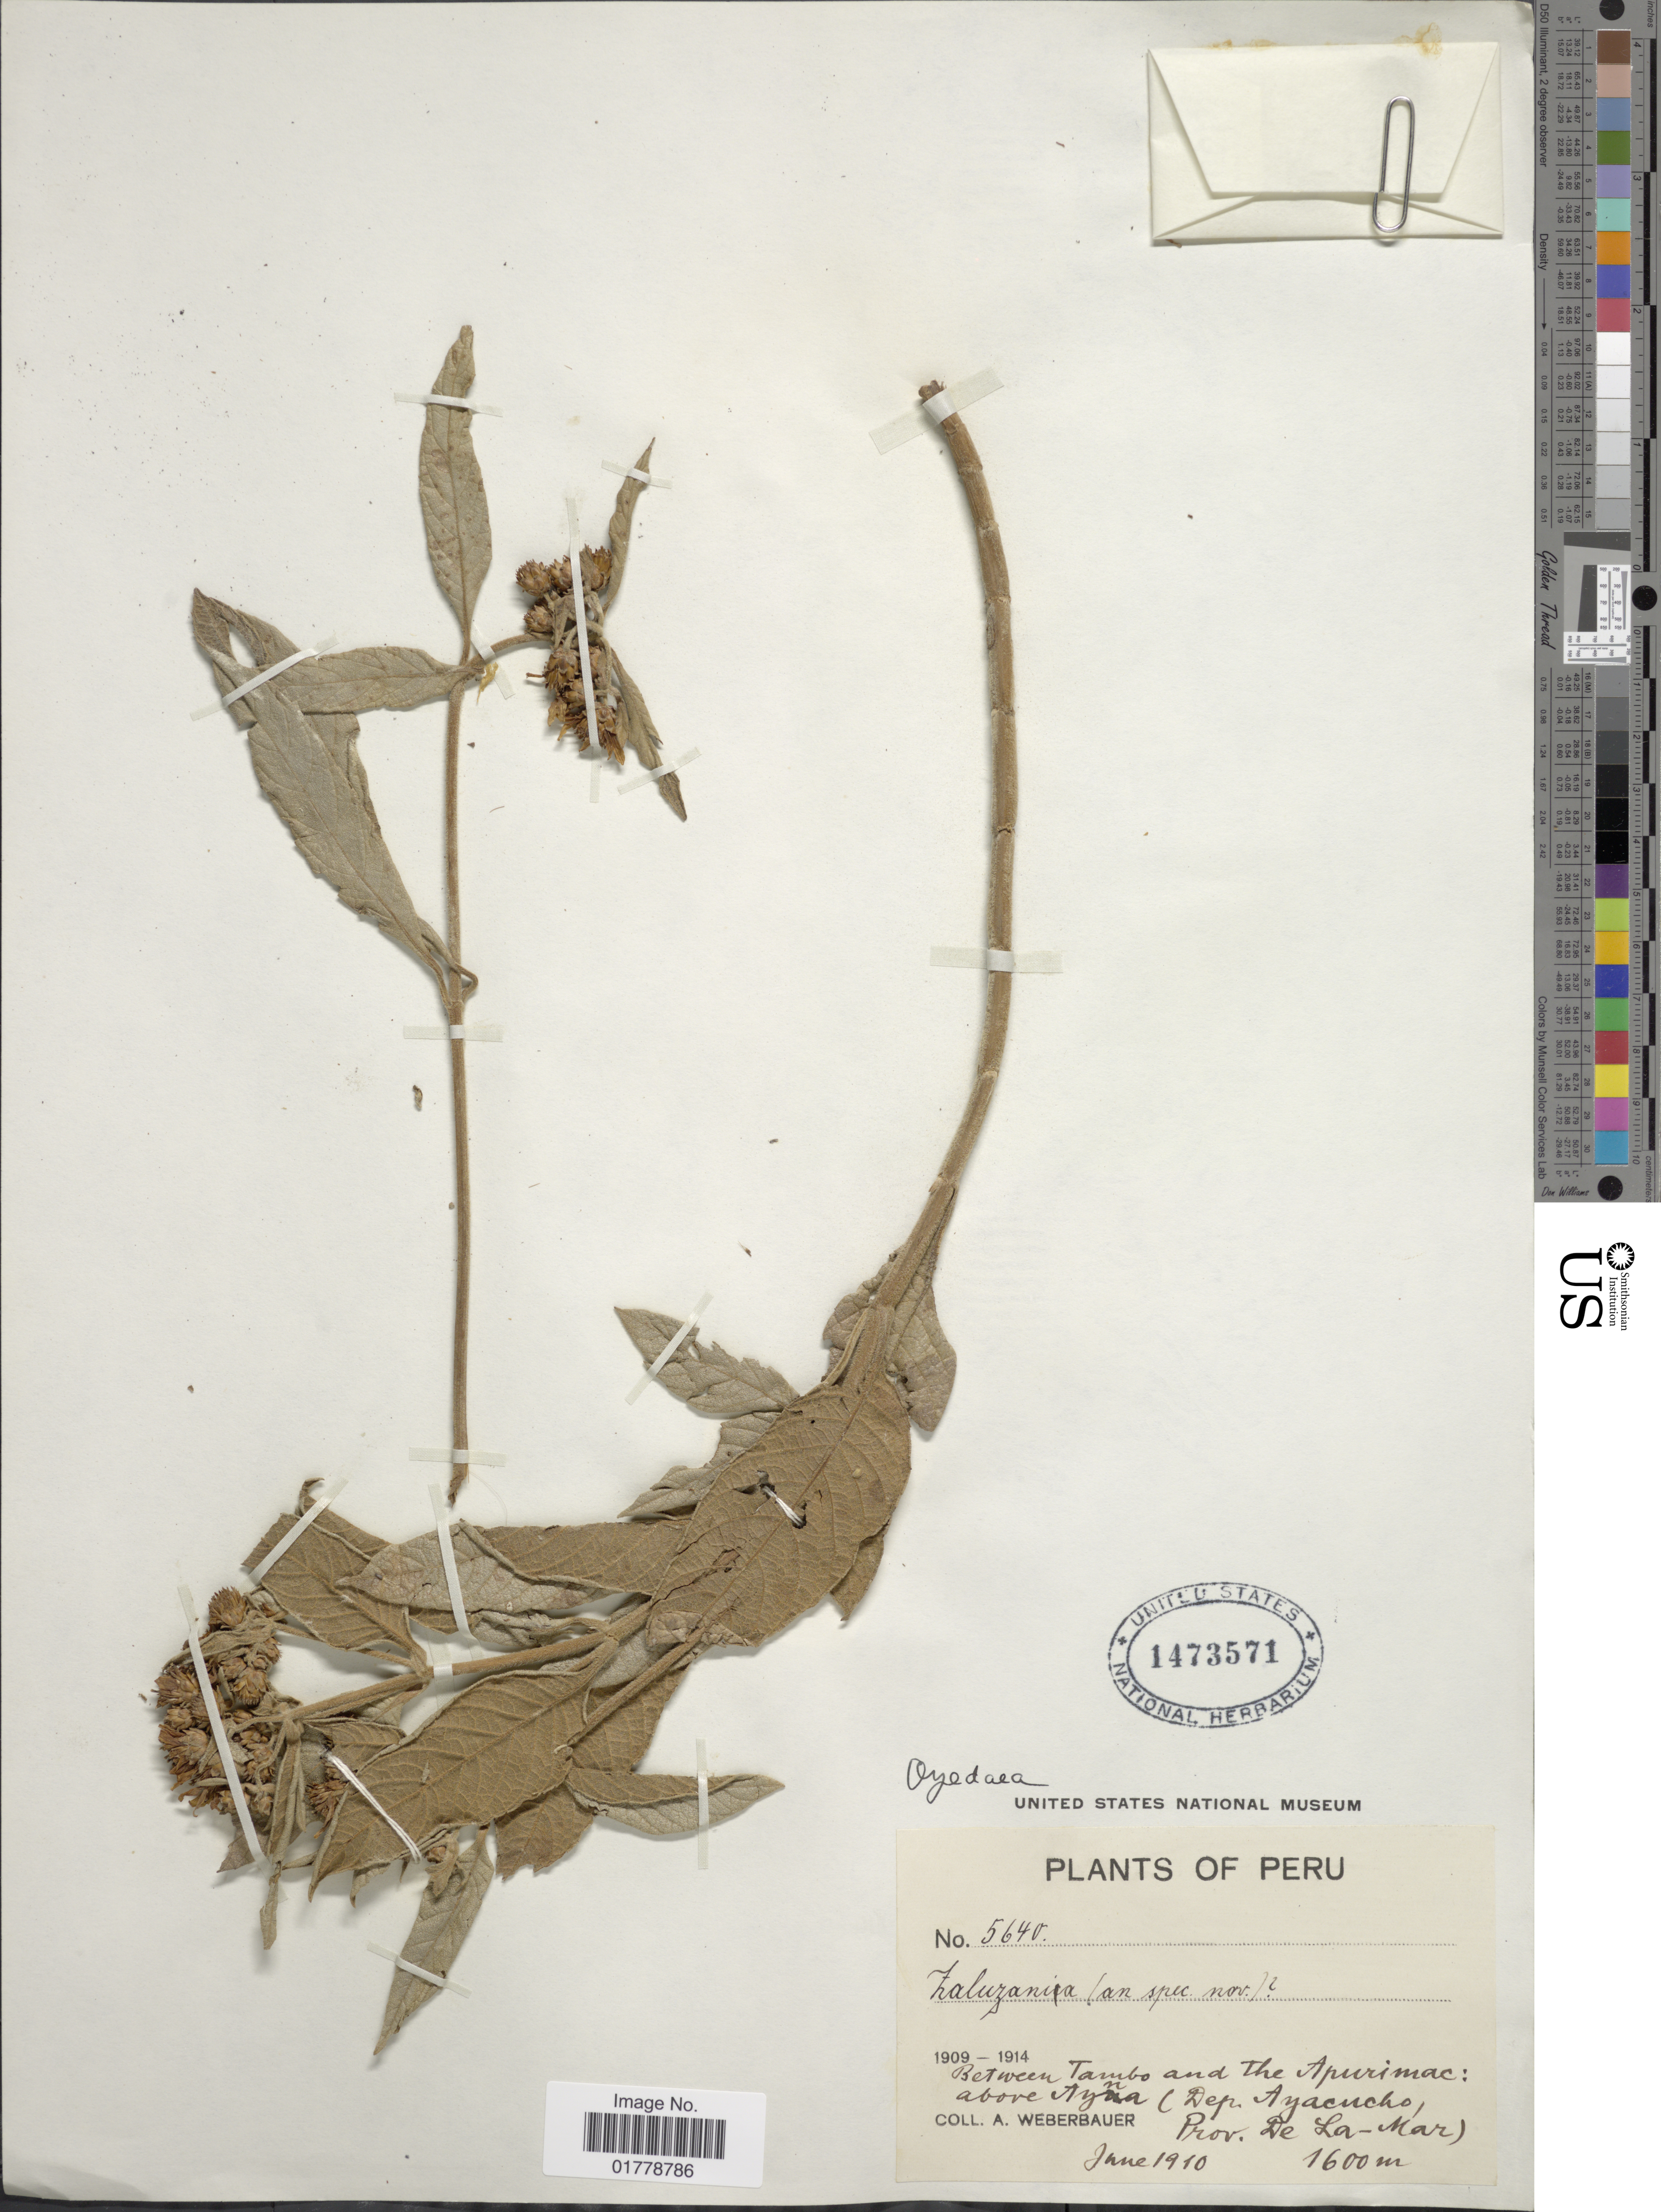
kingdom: Plantae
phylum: Tracheophyta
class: Magnoliopsida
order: Asterales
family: Asteraceae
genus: Oyedaea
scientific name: Oyedaea rusbyi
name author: S.F. Blake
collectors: A. Weberbauer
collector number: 5640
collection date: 1910-06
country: Peru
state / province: Ayacucho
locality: Between Tambo and the Apurimac: above Ayna (Dep. Ayacucho, Prov. De La-Mar)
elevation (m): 1600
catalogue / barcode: US 1473571